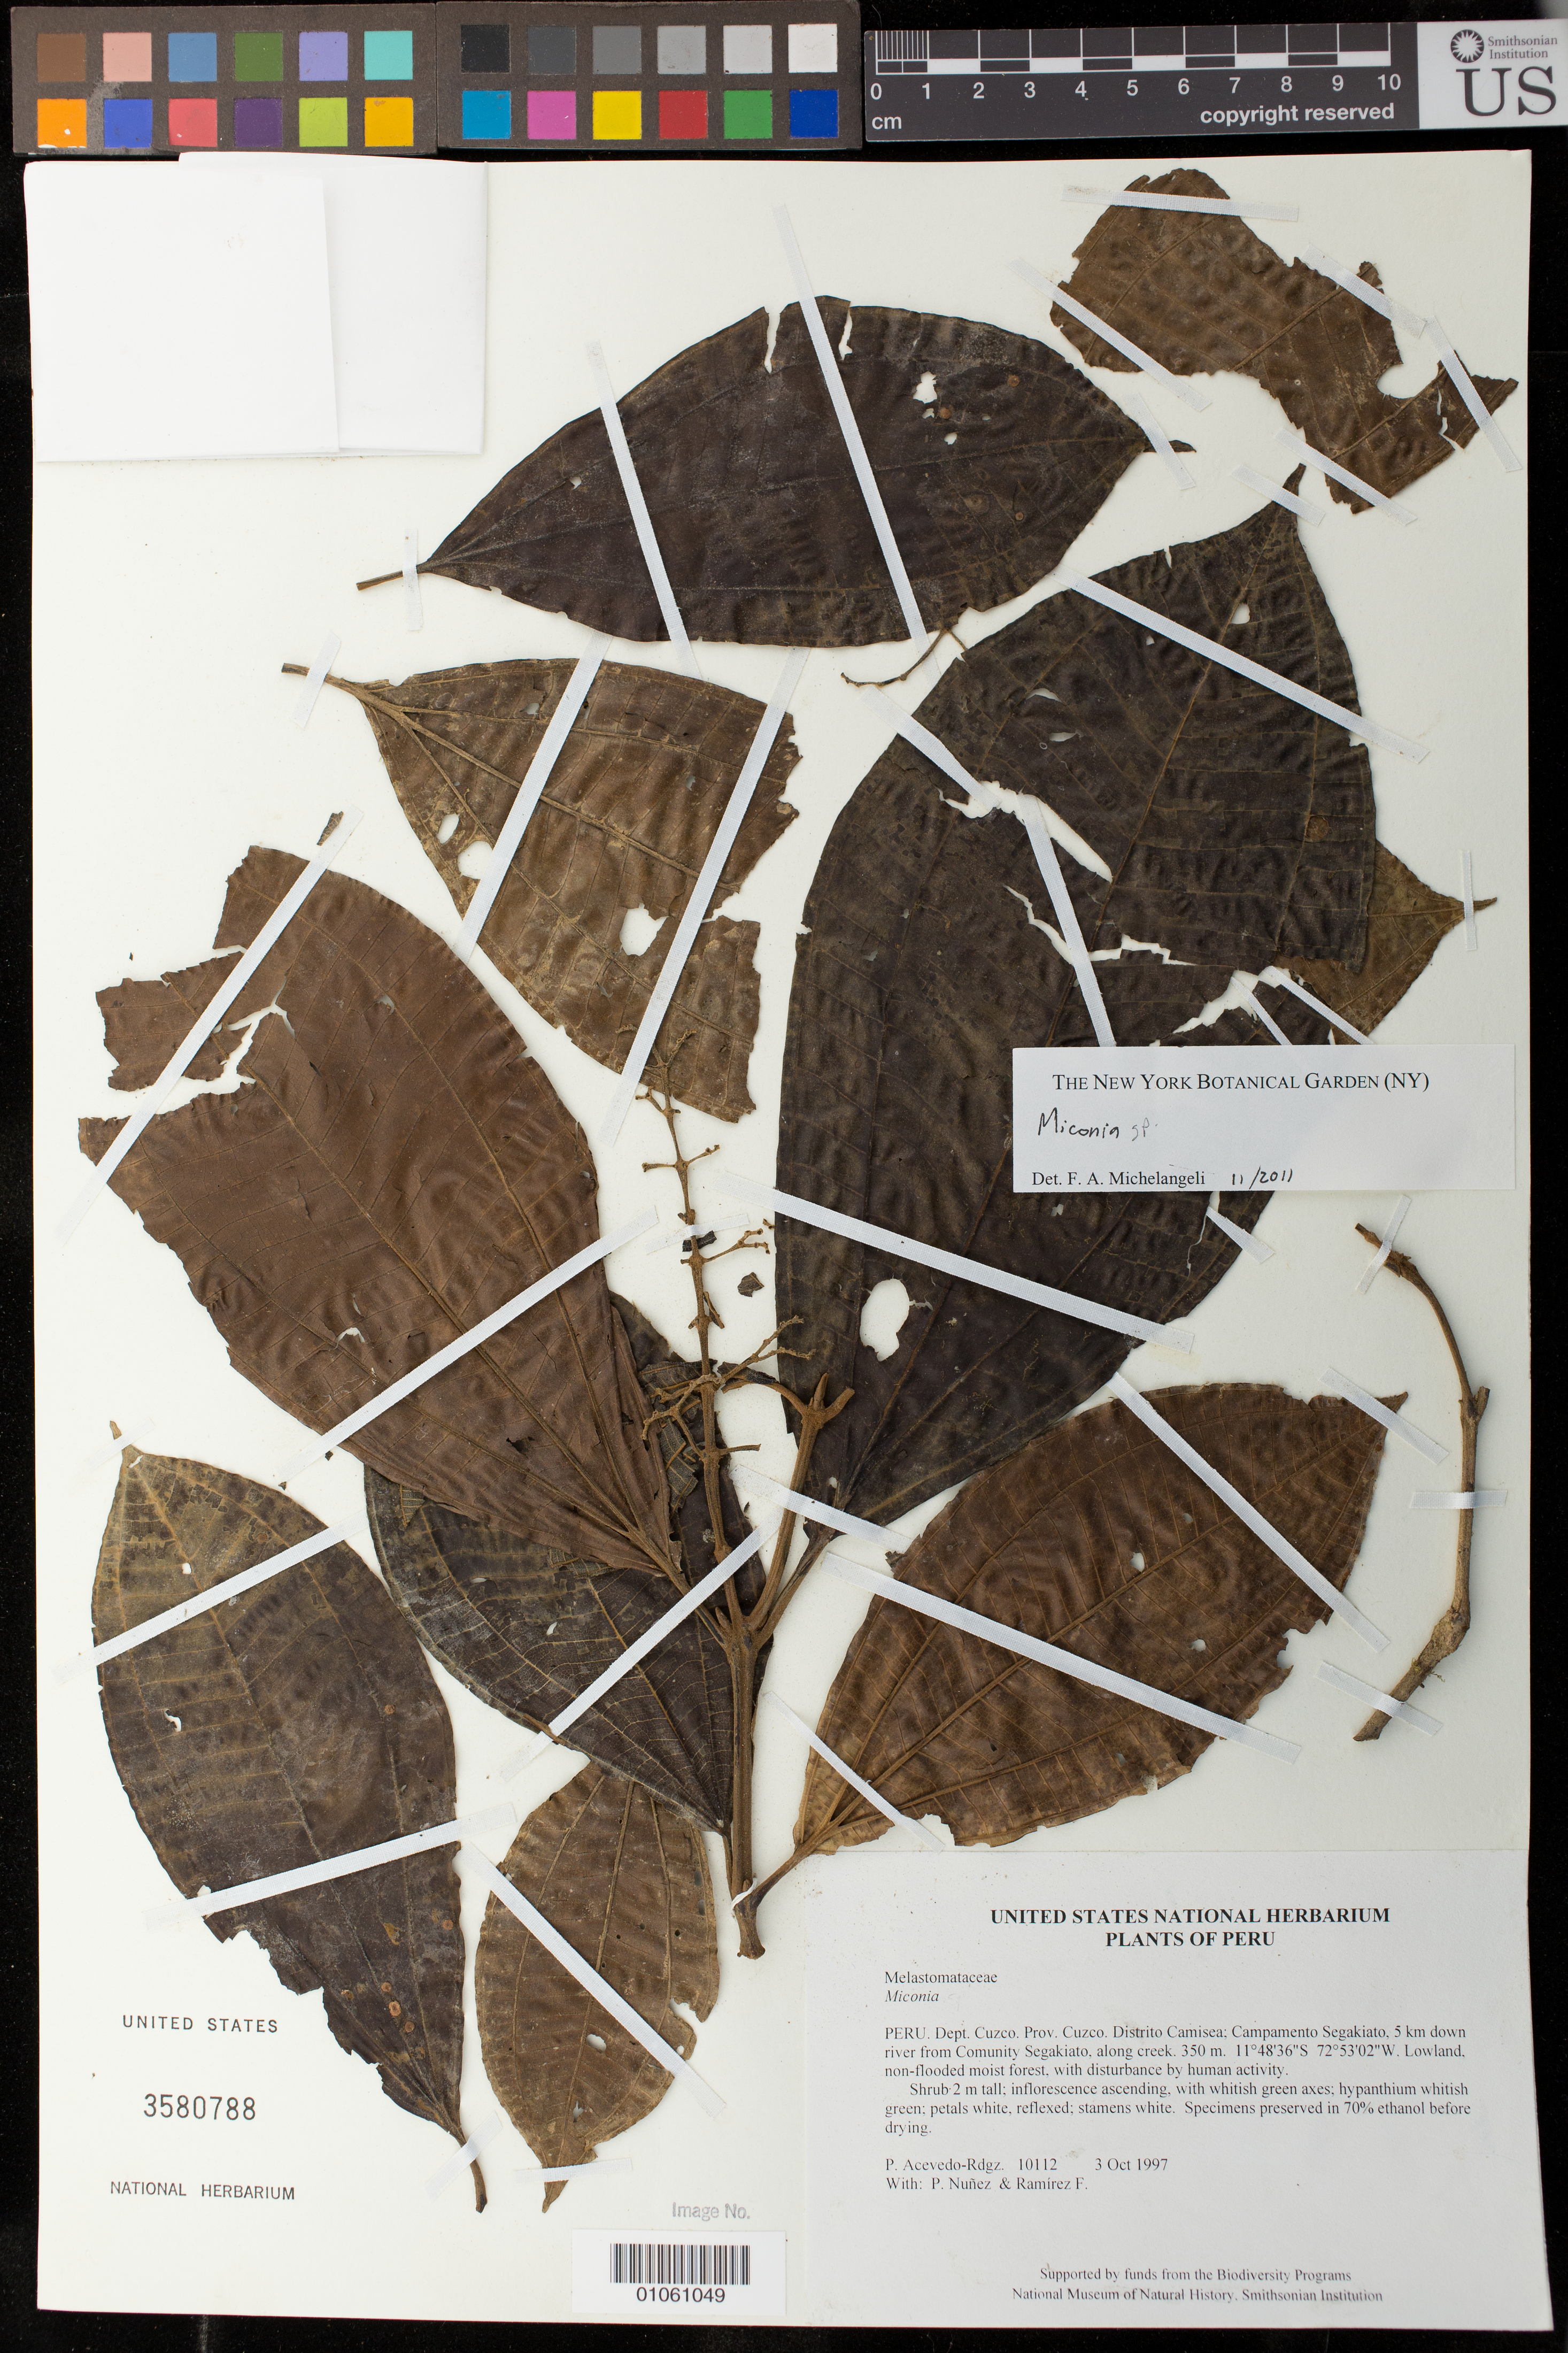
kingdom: Plantae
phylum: Tracheophyta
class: Magnoliopsida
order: Myrtales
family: Melastomataceae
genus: Miconia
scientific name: Miconia sp.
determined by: Michelangeli, F. A.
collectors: P. Acevedo-Rodr., P. Nuñez V. & F. Ramirez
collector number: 10112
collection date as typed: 03 Oct 1997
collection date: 1997-10-03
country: Peru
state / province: Cusco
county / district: Cusco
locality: Distrito Camisea; Campamento Segakiato, 5 km down river from Comunity Segakiato.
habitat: Lowland, non-flooded moist forest along creek, with disturbance by human activity.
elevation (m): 350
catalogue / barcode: US 3580788